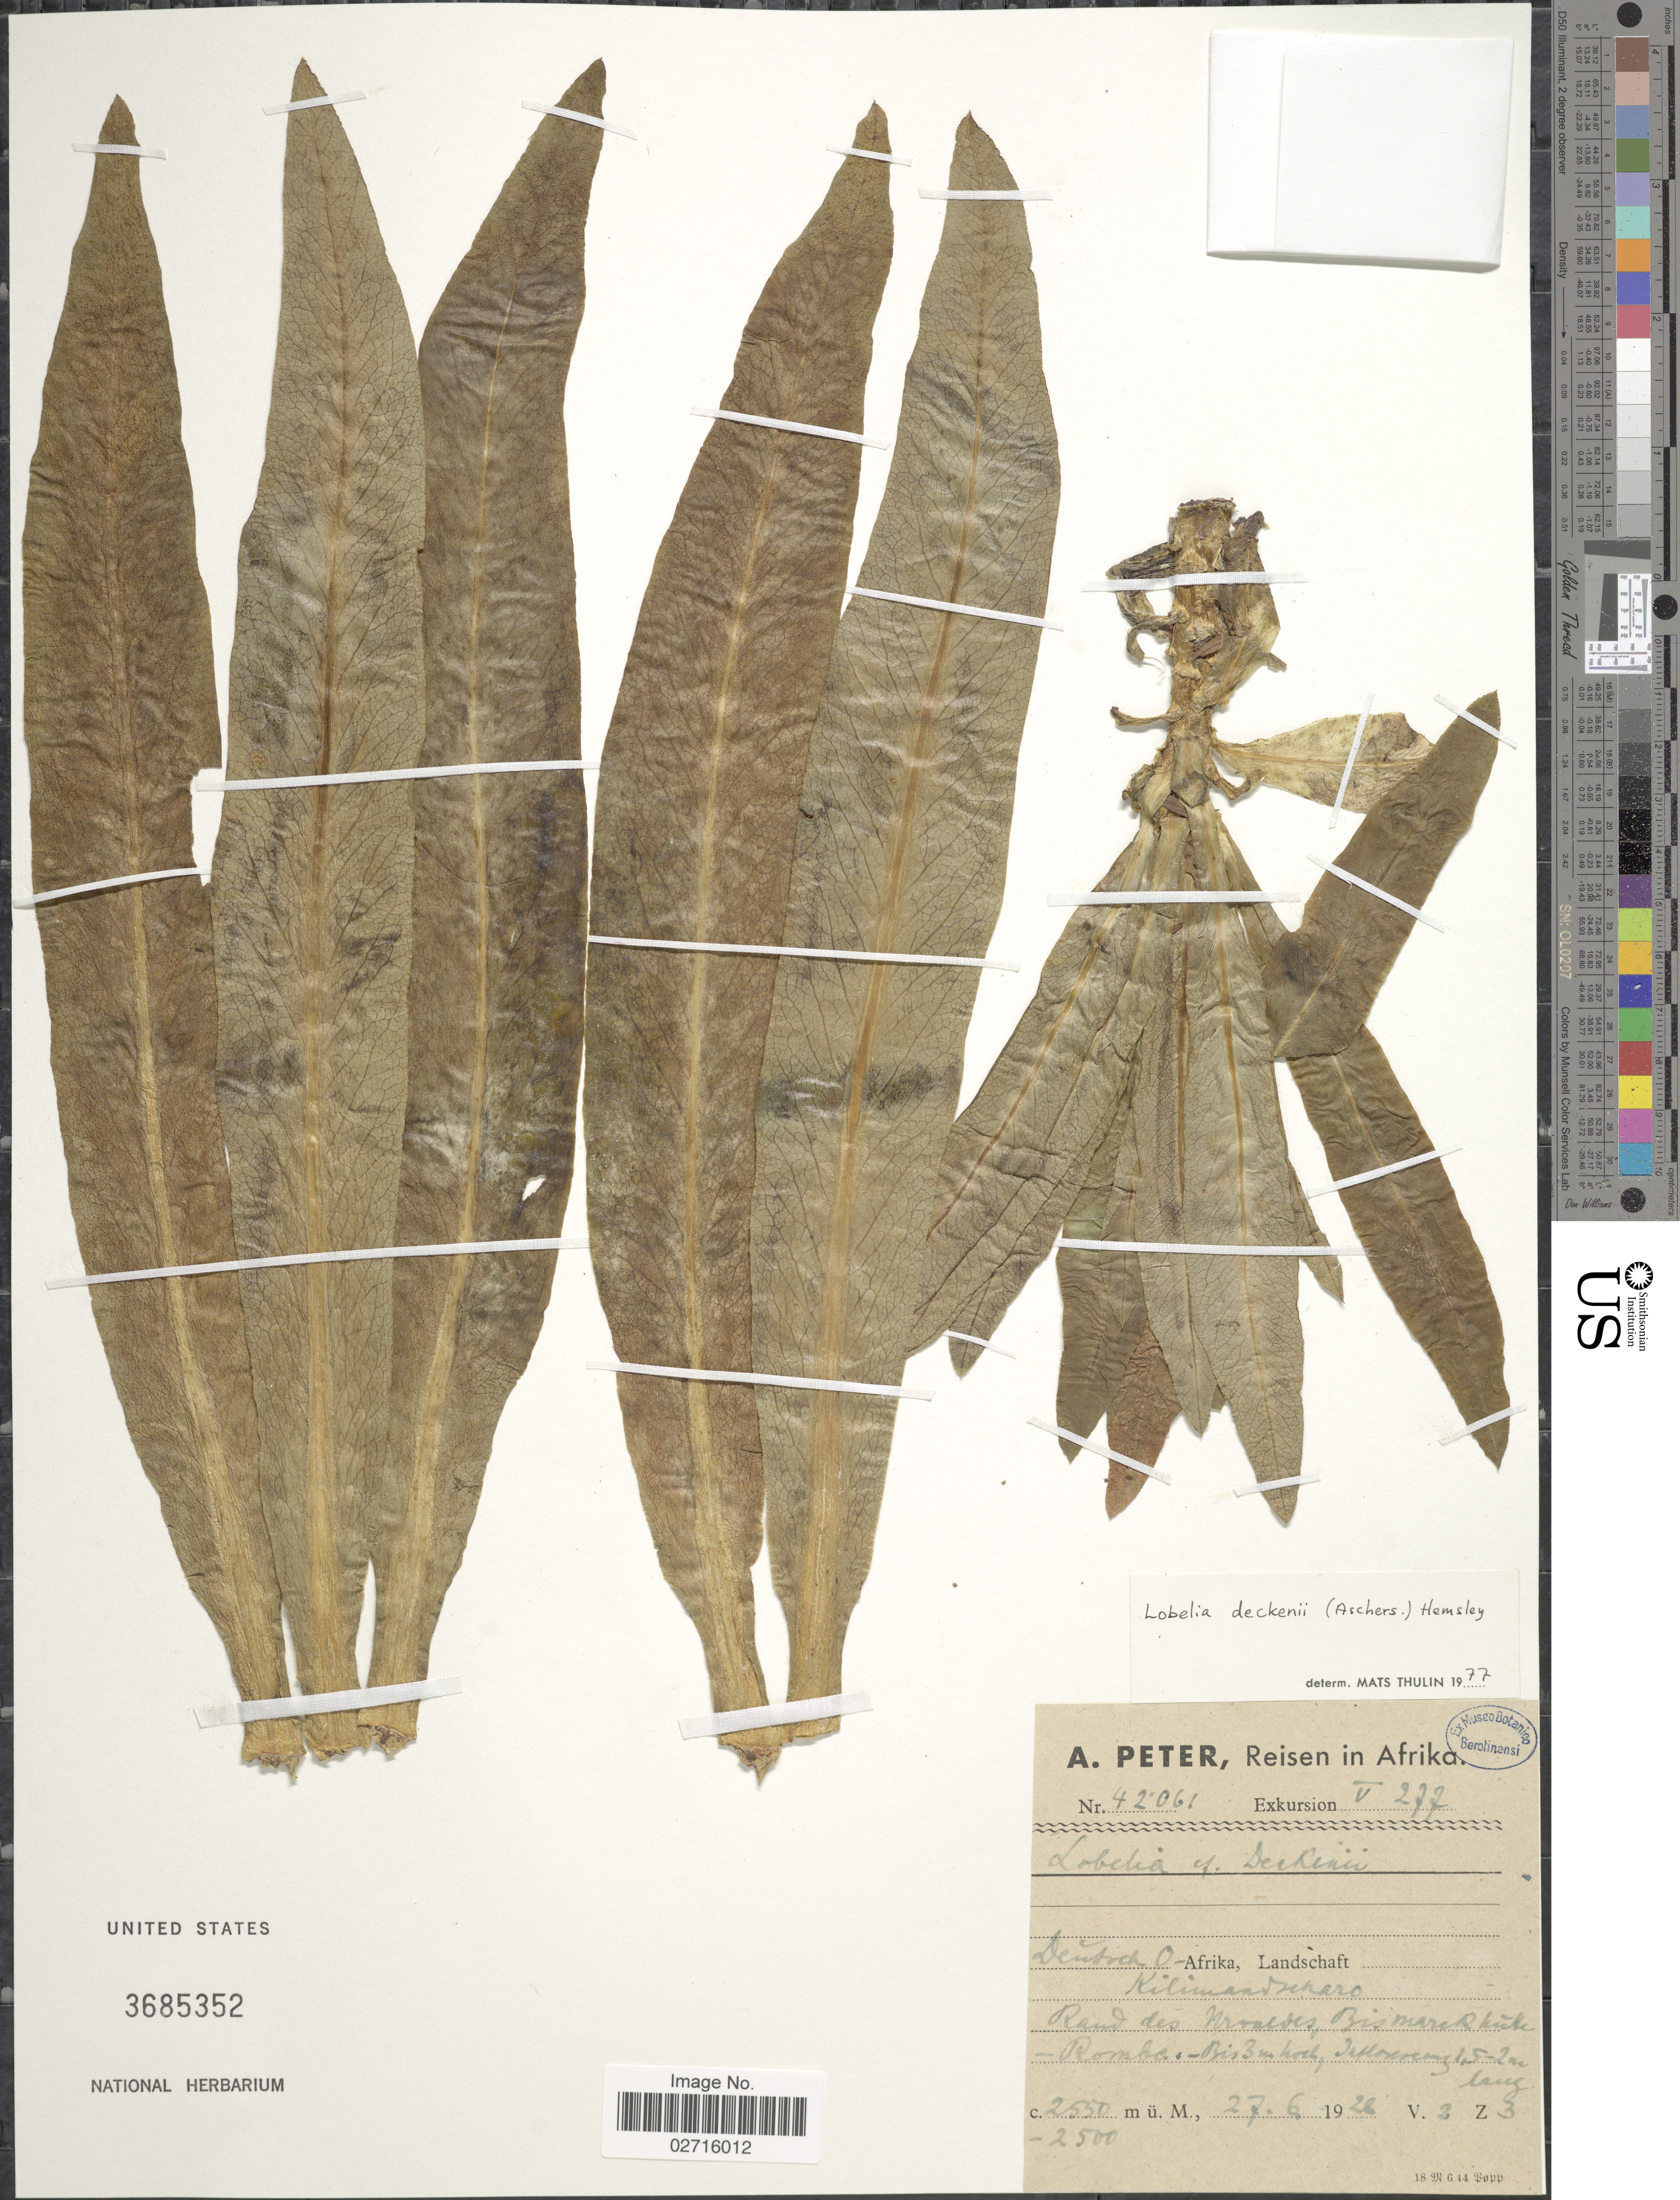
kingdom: Plantae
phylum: Tracheophyta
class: Magnoliopsida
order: Asterales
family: Campanulaceae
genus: Lobelia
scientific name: Lobelia deckenii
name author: (Asch.) Hemsl.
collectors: A. Peter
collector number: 42061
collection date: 1926-06-27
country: Tanzania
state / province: Kilimanjaro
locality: Deutsch Ost Afrika, Landschaft Kilimandscharo. Rand des Urwaldes, Bismarckhütte-Rombo.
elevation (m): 2500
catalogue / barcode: US 3685352